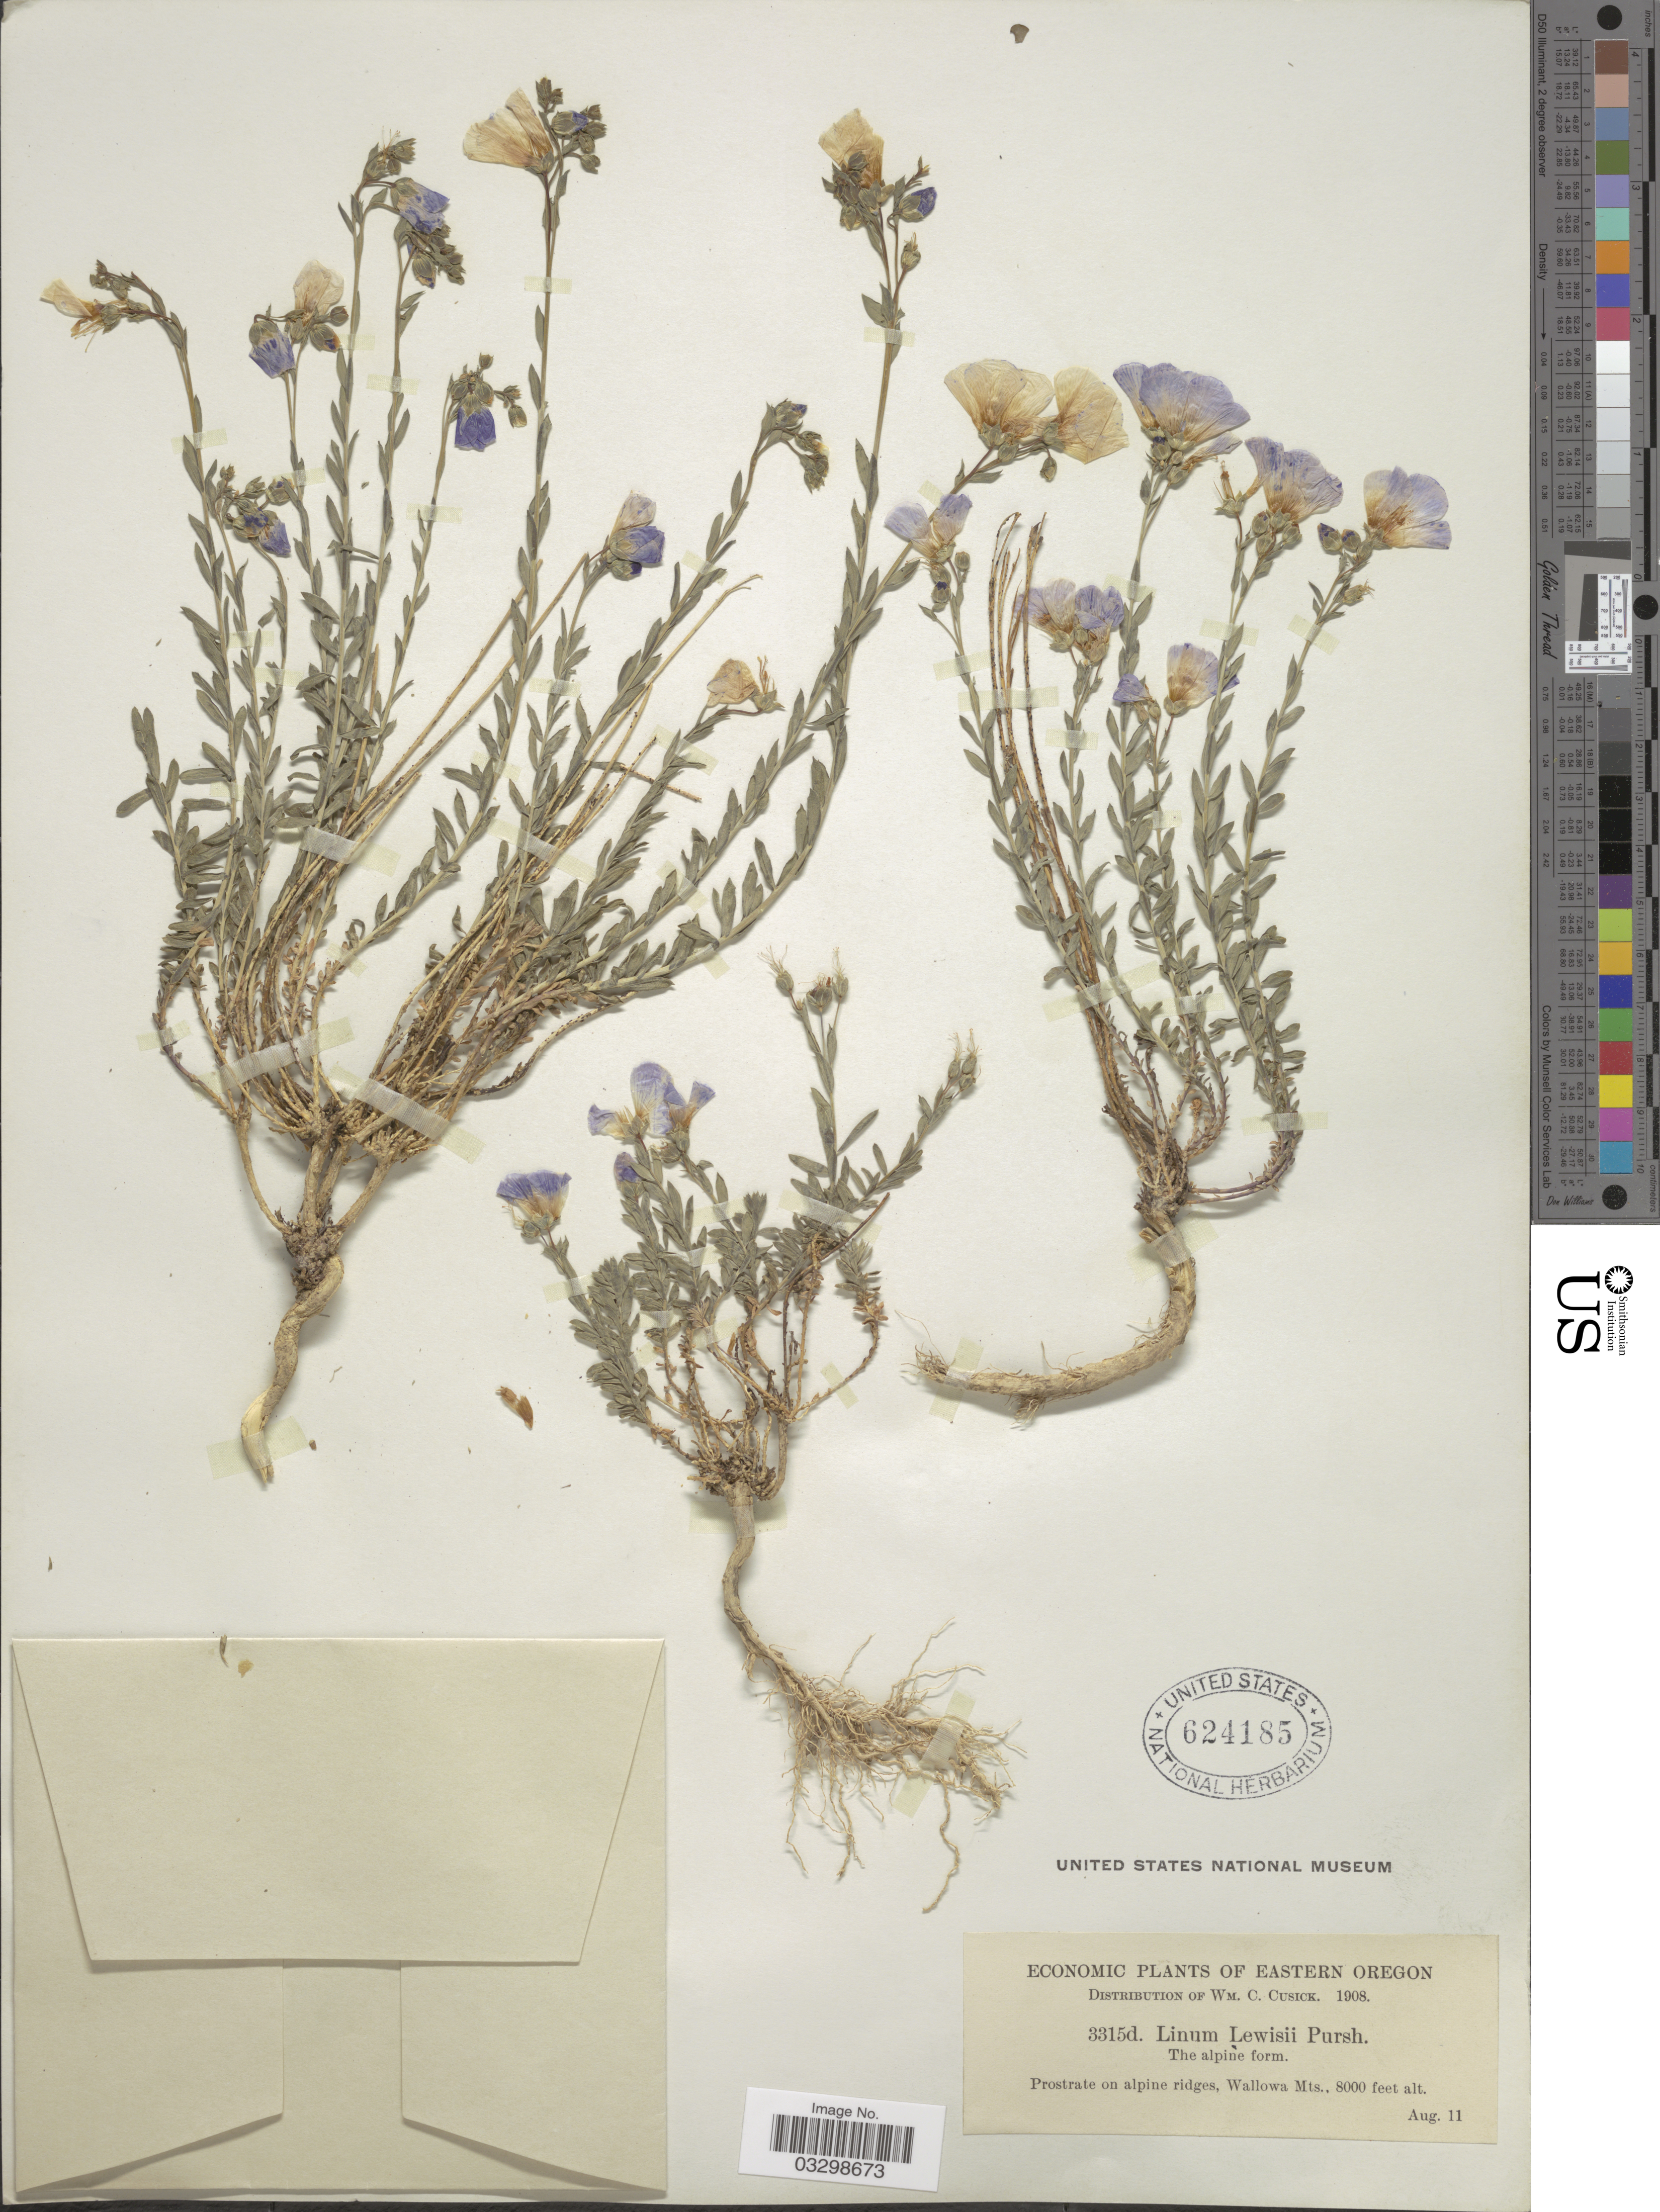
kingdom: Plantae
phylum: Tracheophyta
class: Magnoliopsida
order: Malpighiales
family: Linaceae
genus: Linum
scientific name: Linum lewisii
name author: Pursh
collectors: W. C. Cusick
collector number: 3315d.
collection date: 1908-08-11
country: United States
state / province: Oregon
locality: Eastern Oregon. Wallowa Mts.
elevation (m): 2438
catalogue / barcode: US 624185